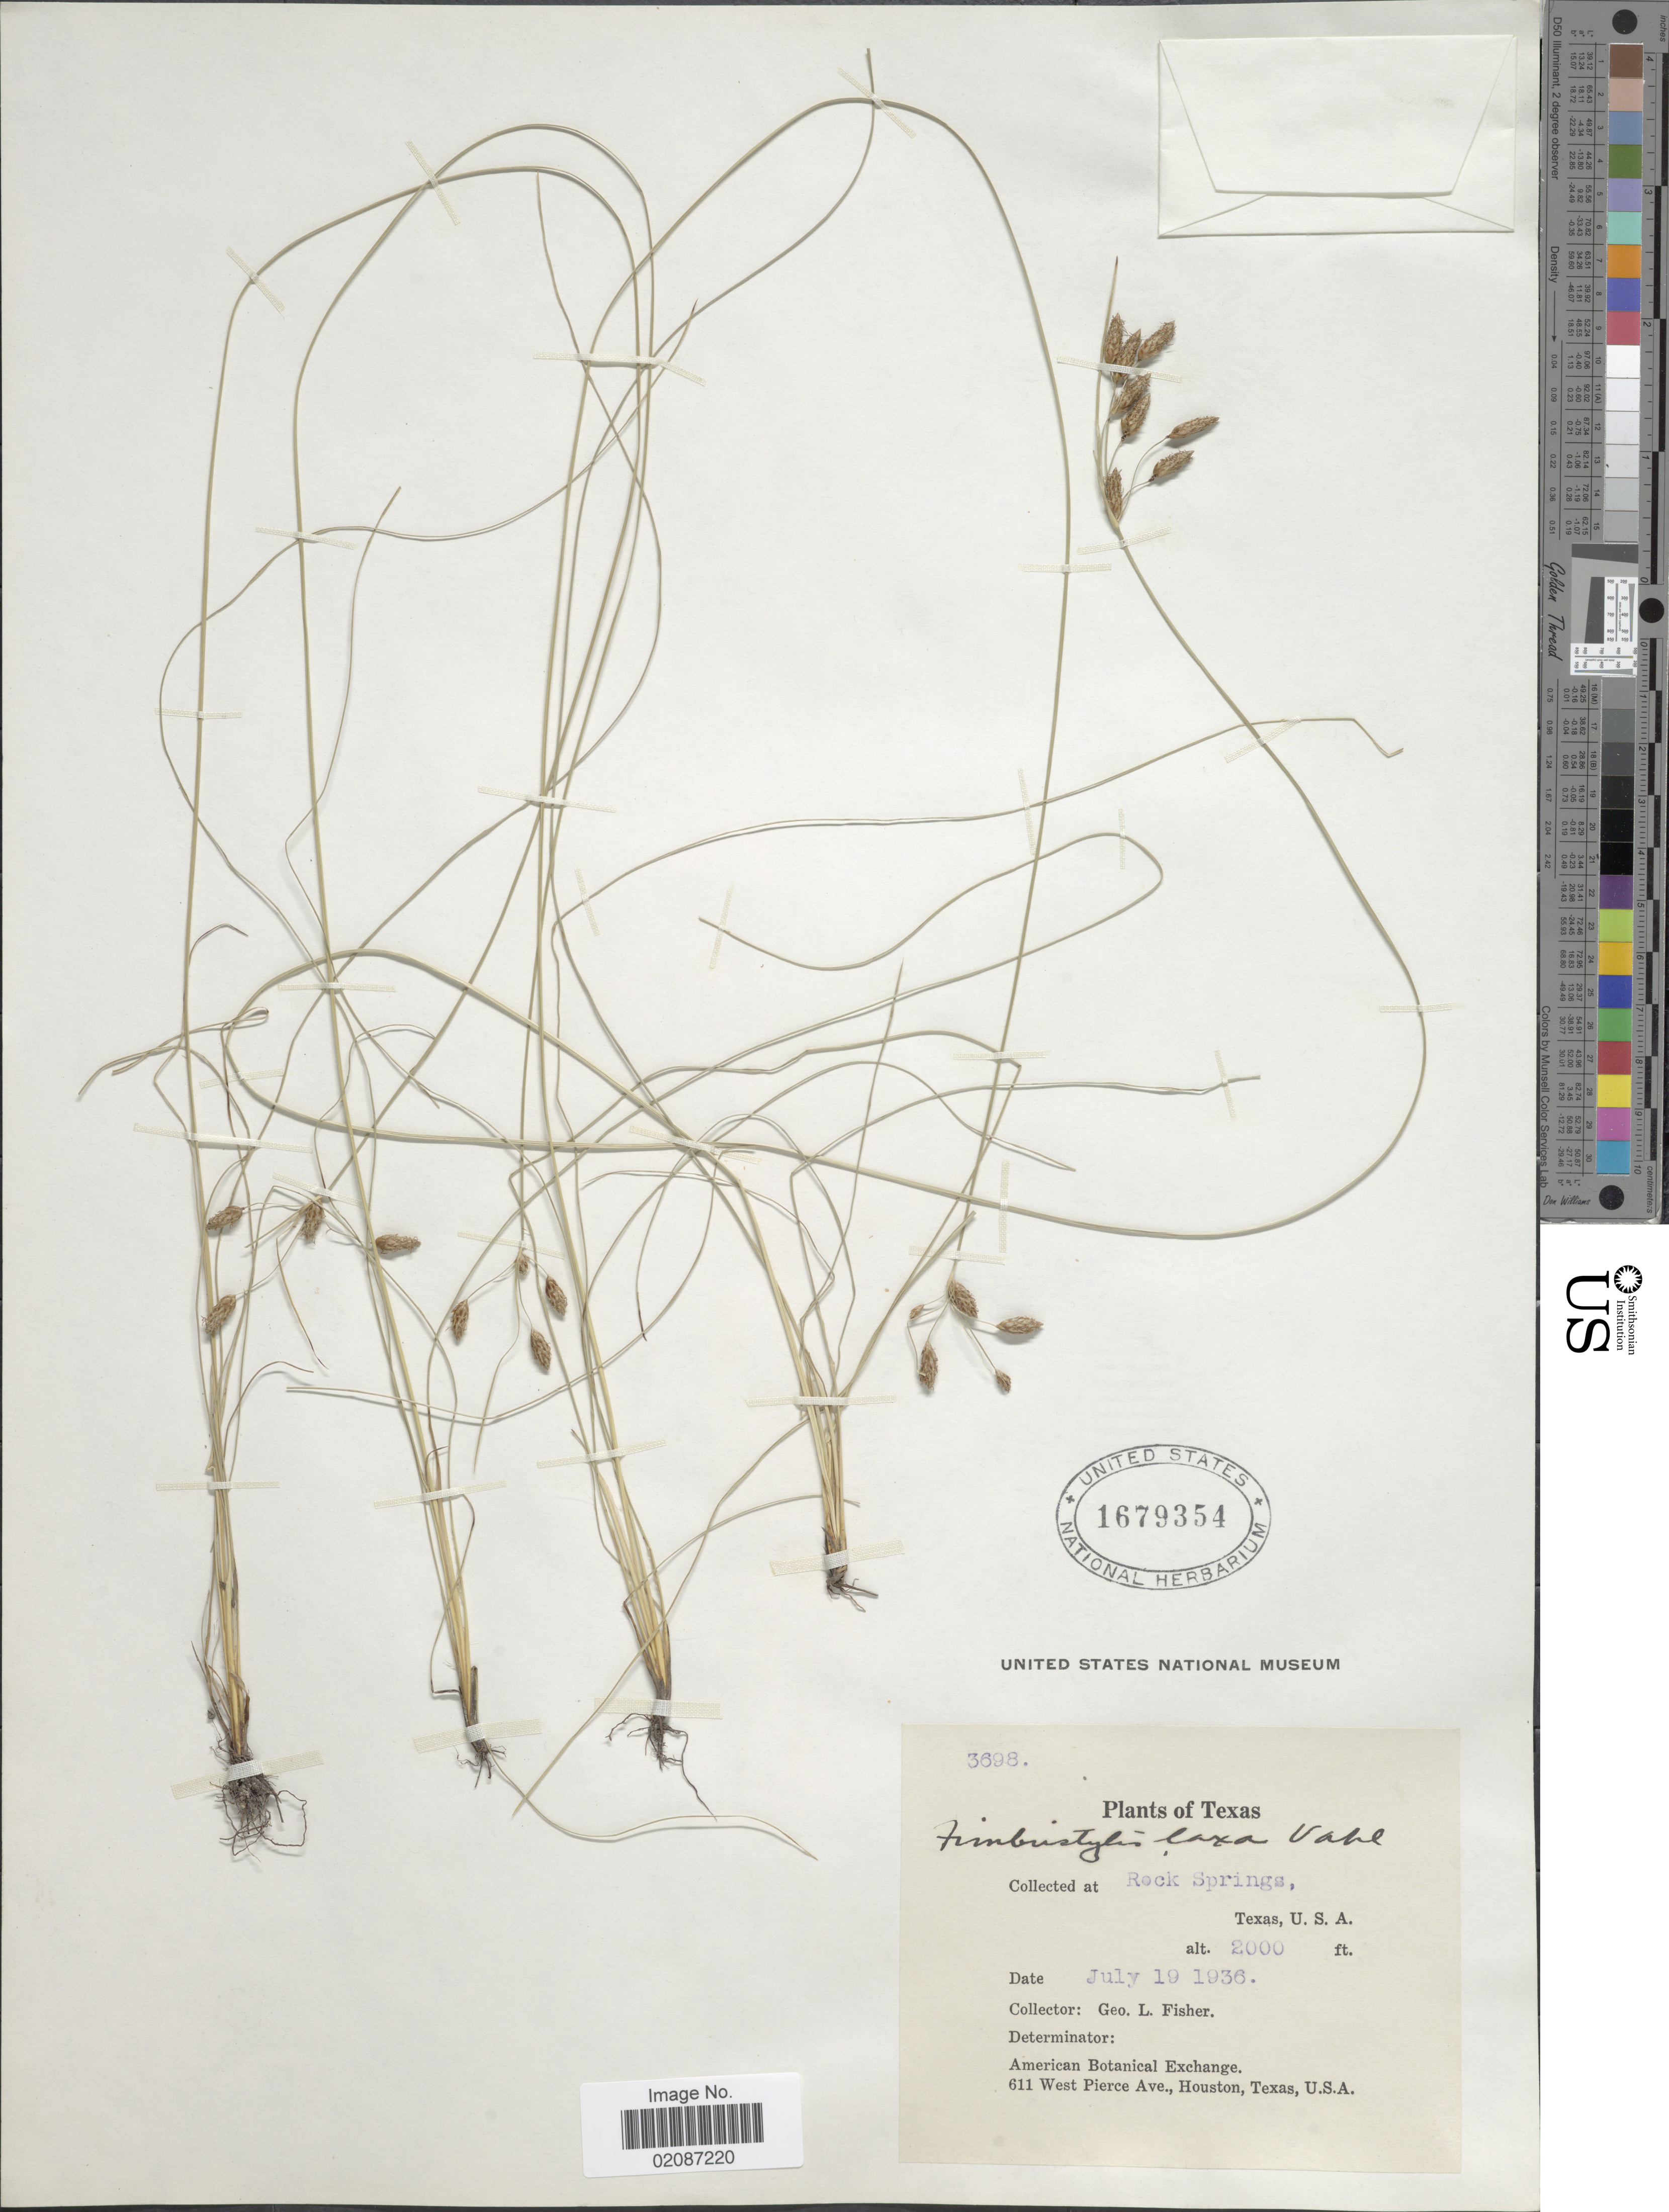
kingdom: Plantae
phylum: Tracheophyta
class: Liliopsida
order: Poales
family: Cyperaceae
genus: Fimbristylis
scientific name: Fimbristylis spadicea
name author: (L.) Vahl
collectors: G. L. Fisher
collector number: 3698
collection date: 1936-07-19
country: United States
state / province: Texas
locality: Rock Springs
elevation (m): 610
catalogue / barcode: US 1679354